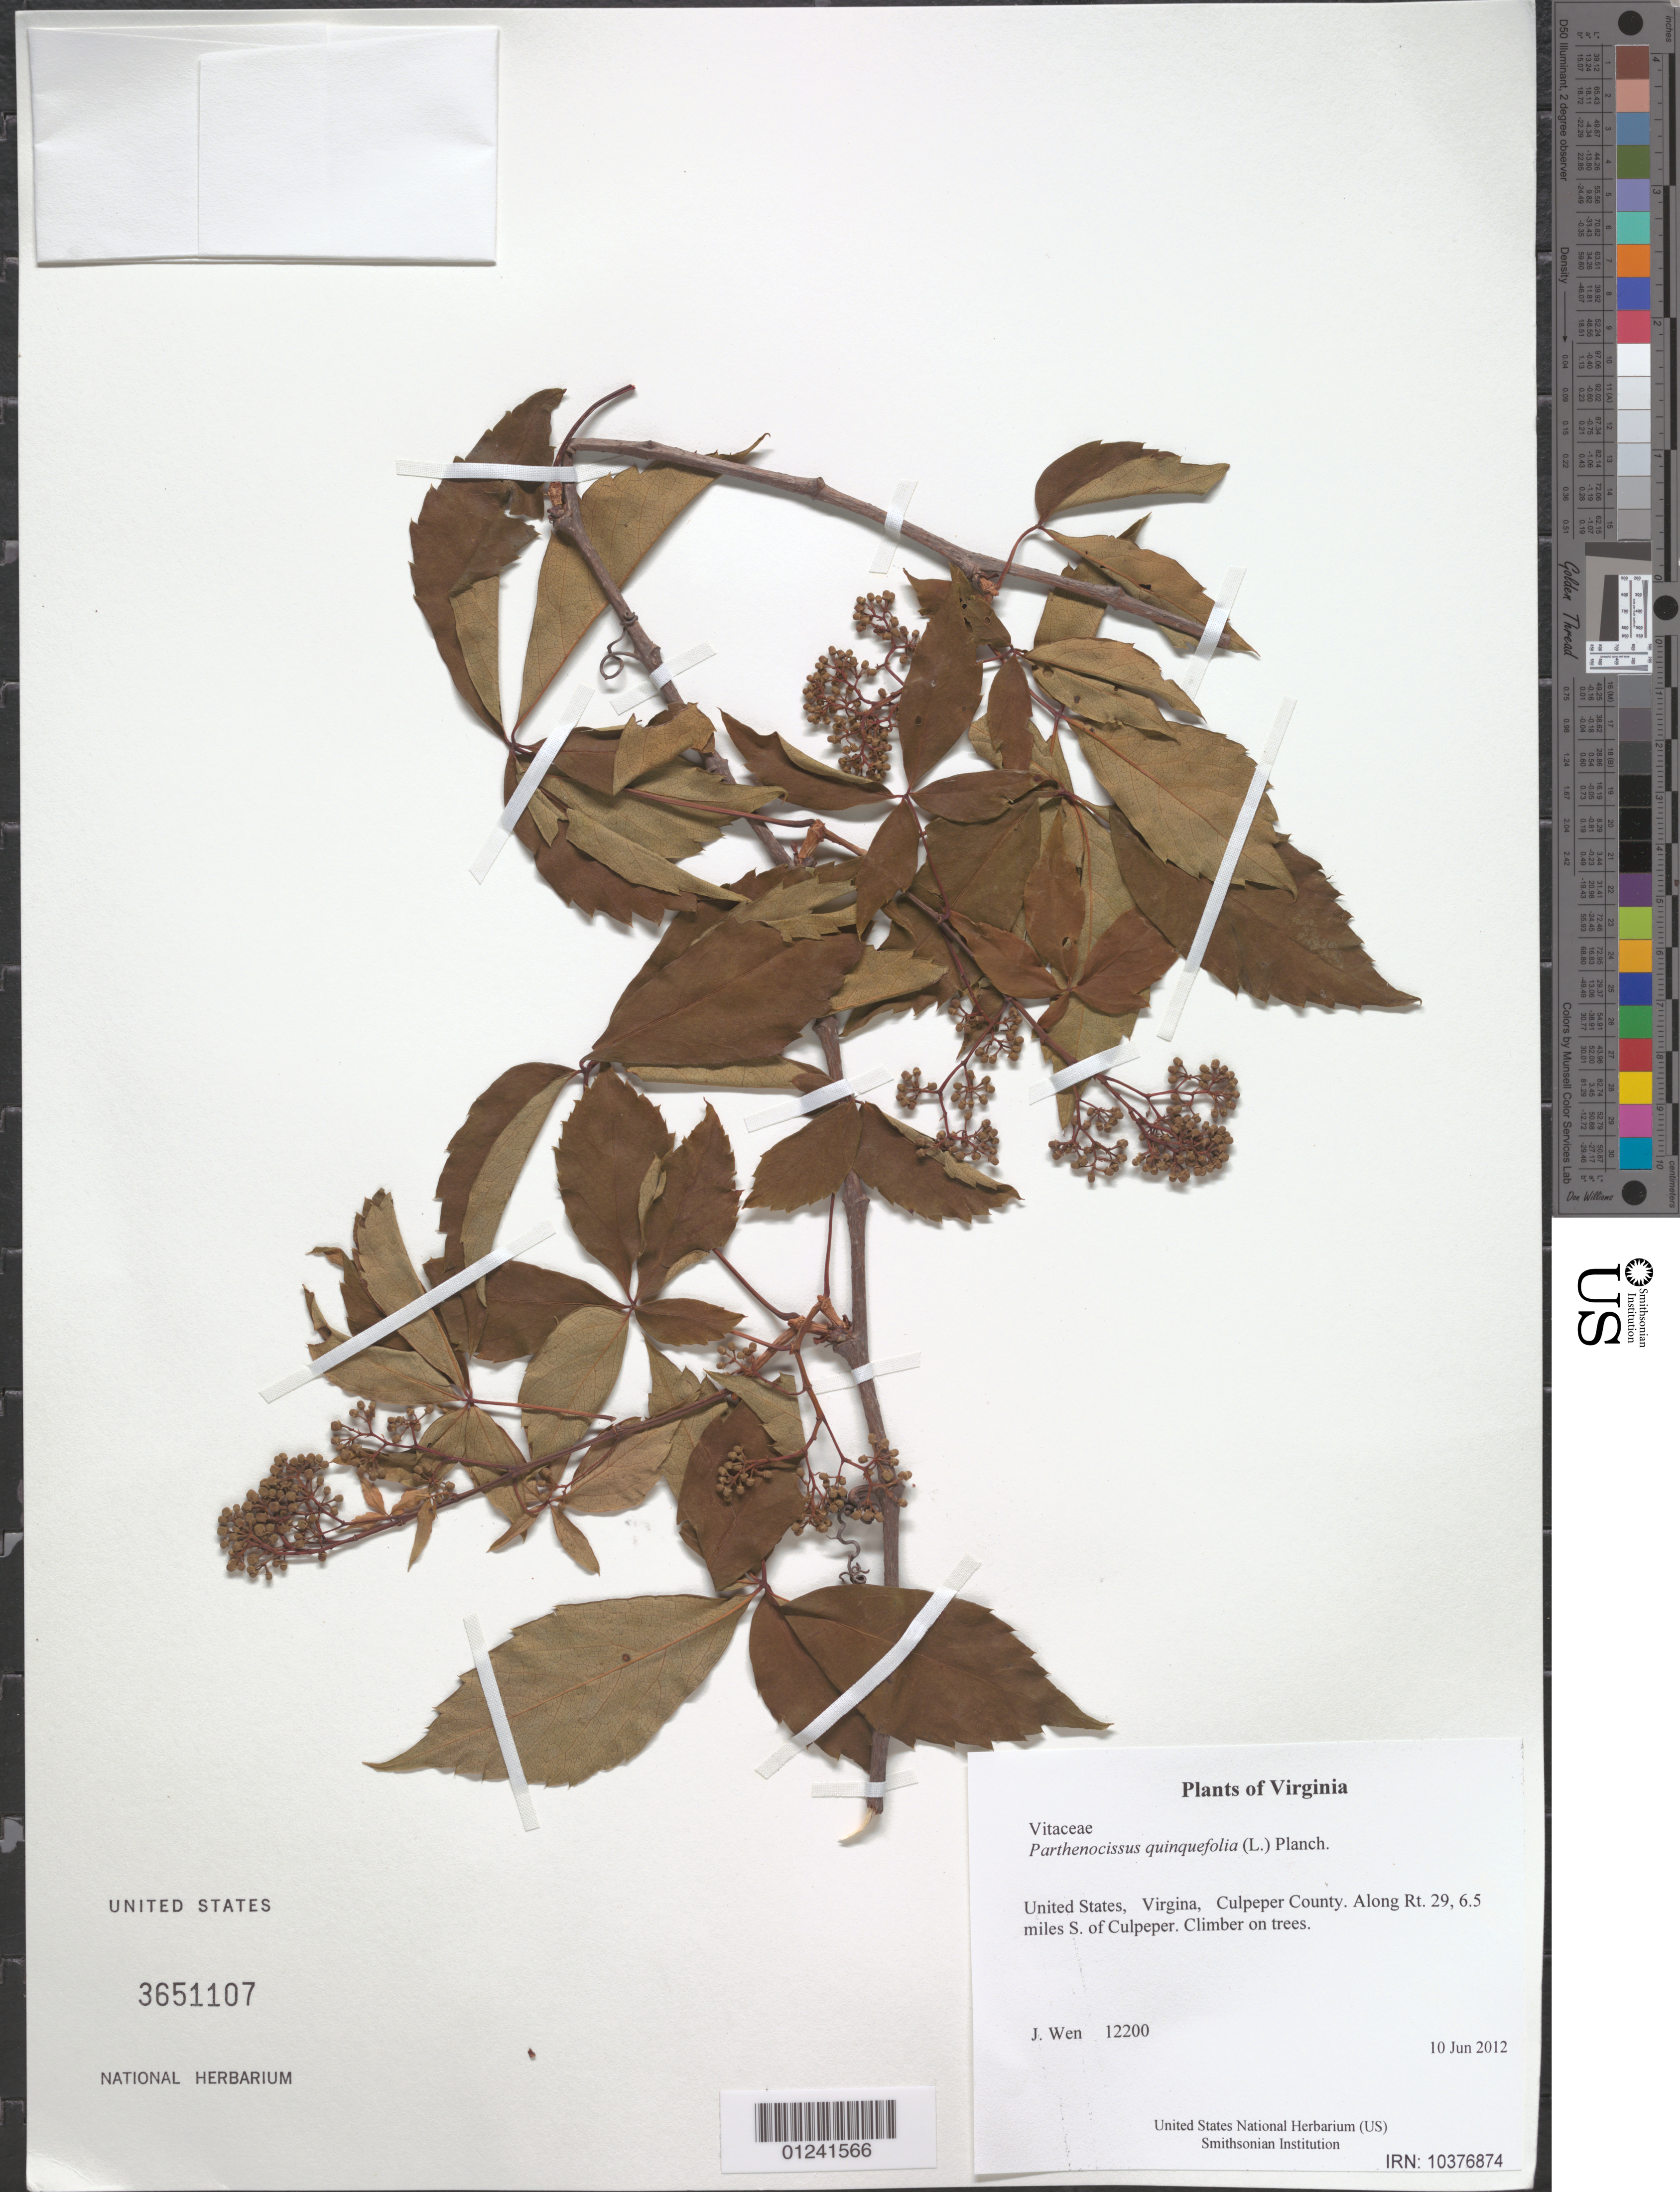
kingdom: Plantae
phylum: Tracheophyta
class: Magnoliopsida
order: Vitales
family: Vitaceae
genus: Parthenocissus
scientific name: Parthenocissus quinquefolia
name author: (L.) Planch.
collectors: J. Wen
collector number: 12200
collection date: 2012-06-10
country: United States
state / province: Virginia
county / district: Culpeper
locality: Along Rt. 29, 6.5 miles S. of Culpeper.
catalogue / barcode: US 3651107